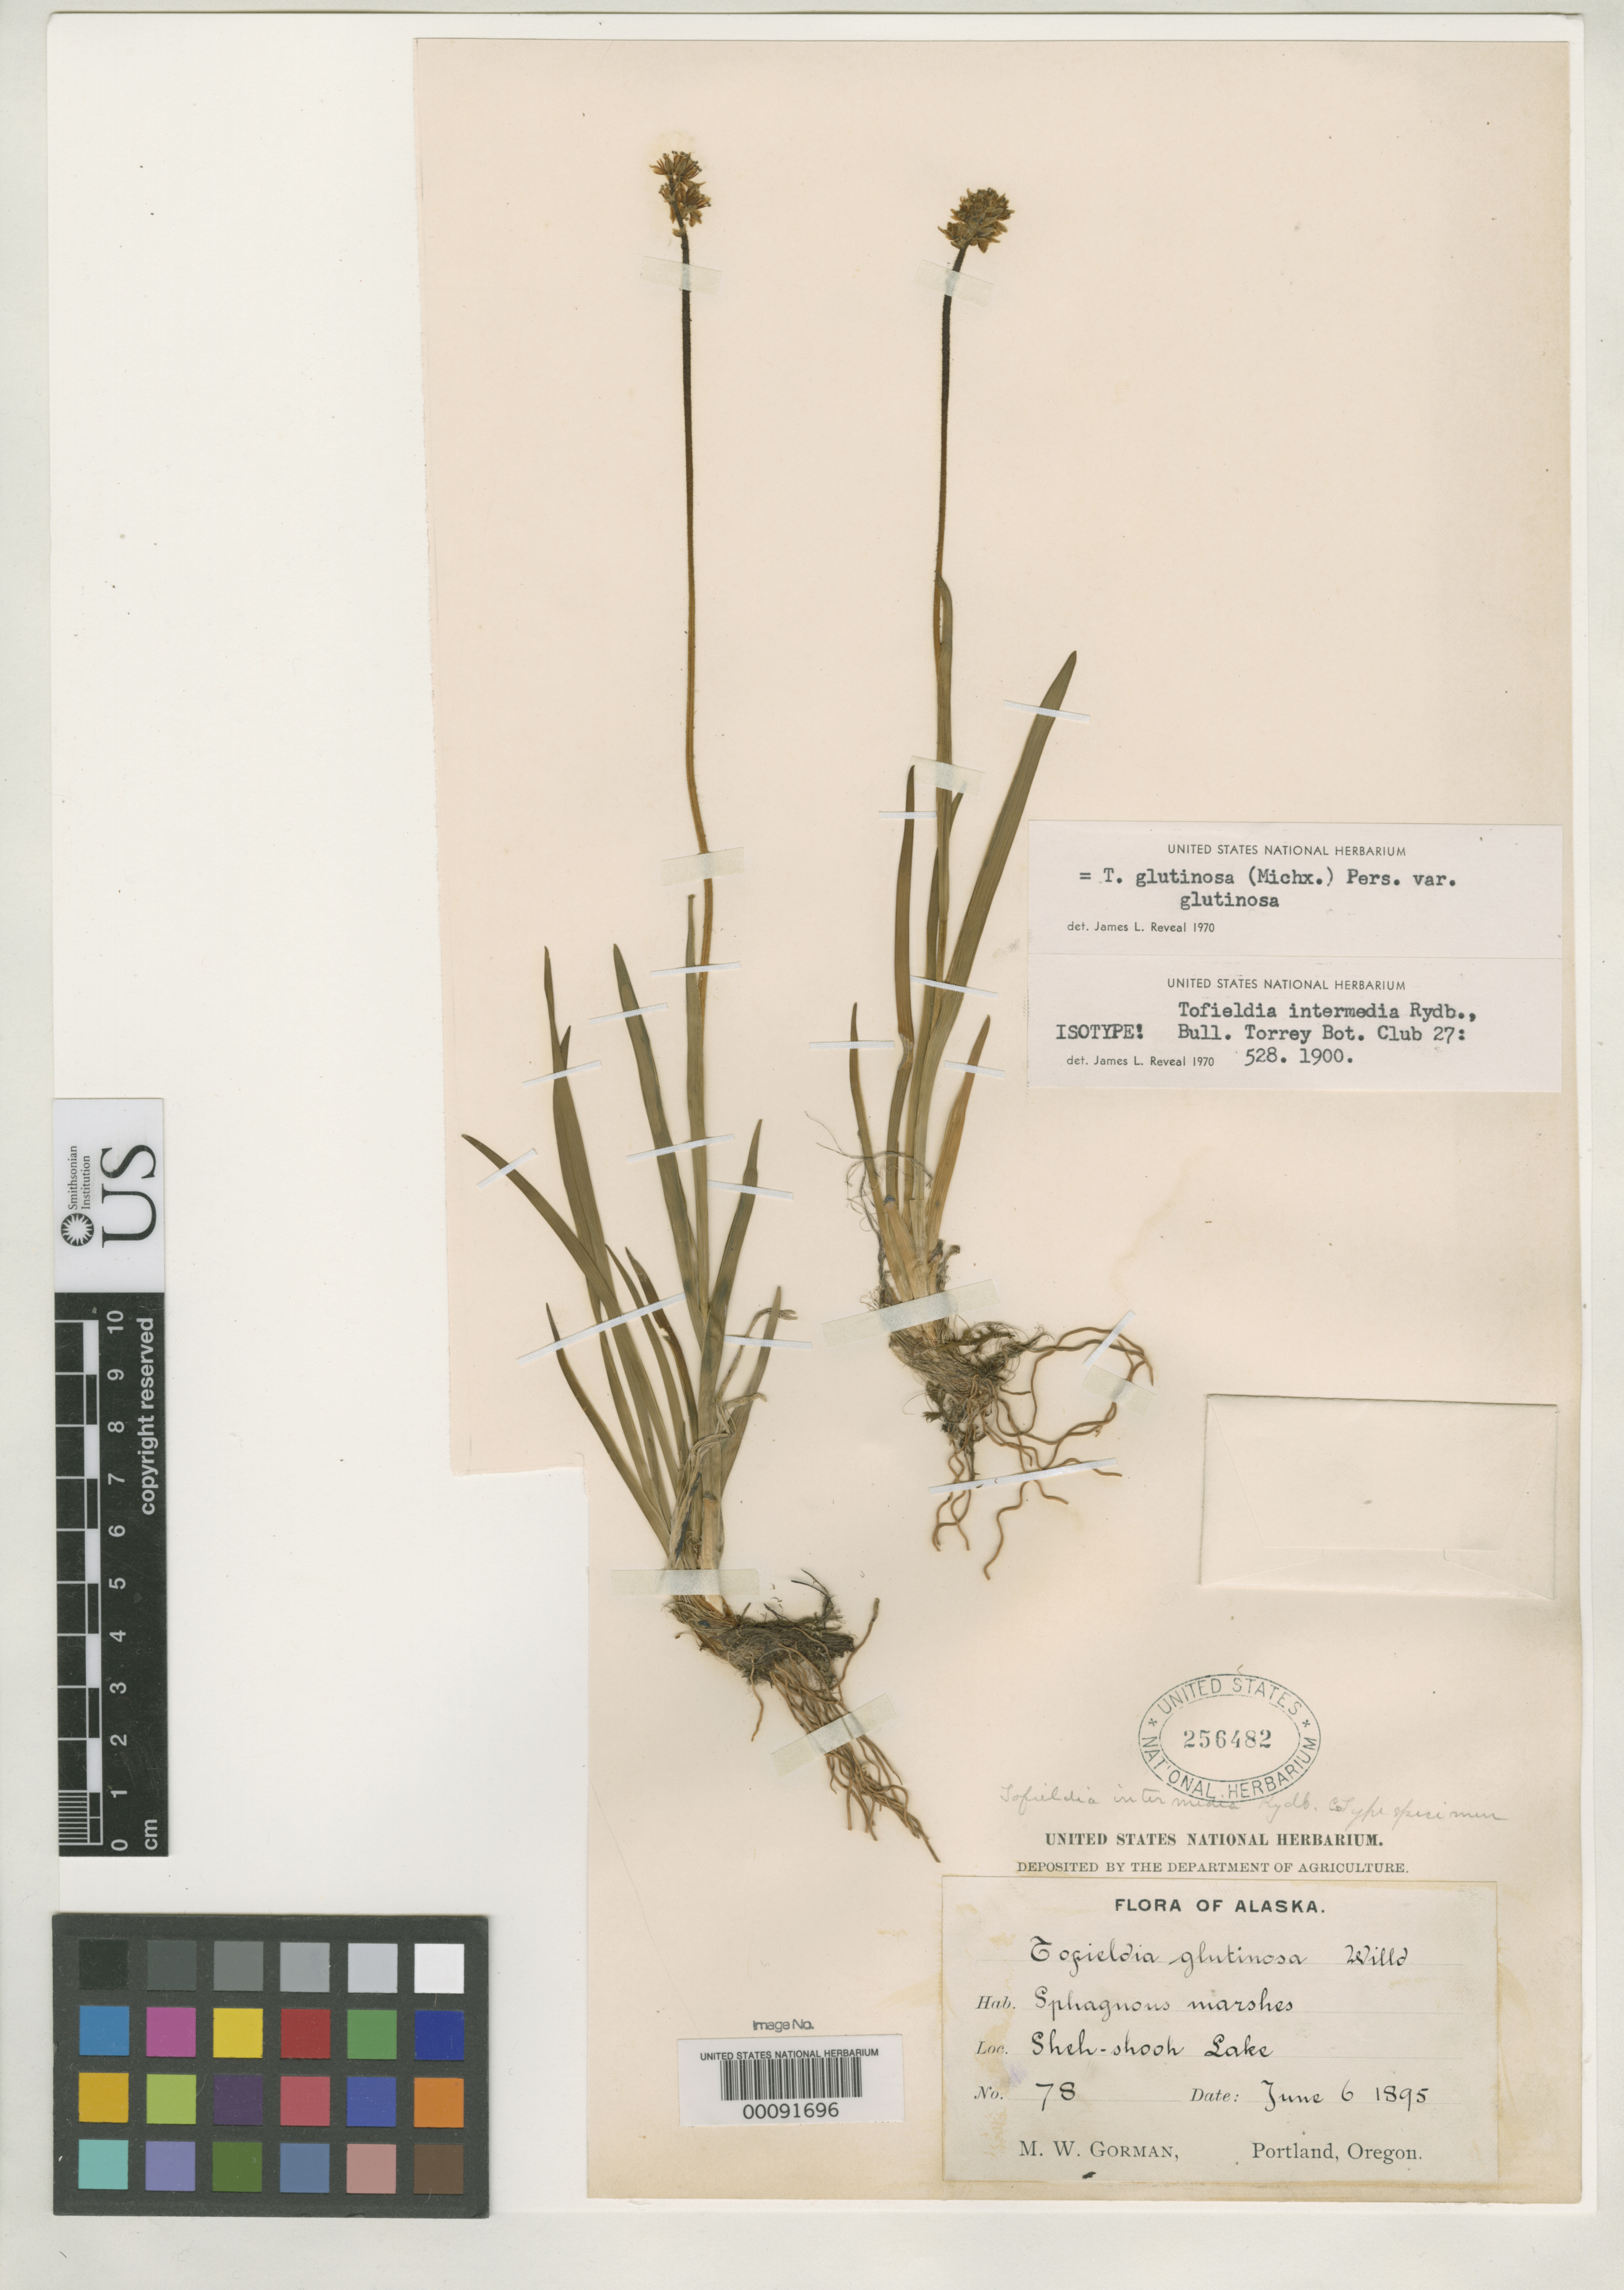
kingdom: Plantae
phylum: Tracheophyta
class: Liliopsida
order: Alismatales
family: Tofieldiaceae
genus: Tofieldia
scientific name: Tofieldia intermedia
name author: Rydb.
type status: Isotype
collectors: M. W. Gorman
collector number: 78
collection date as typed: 06 Jun 1895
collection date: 1895-06-06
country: United States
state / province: Alaska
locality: Sheh-shooh Lake.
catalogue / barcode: US 256482